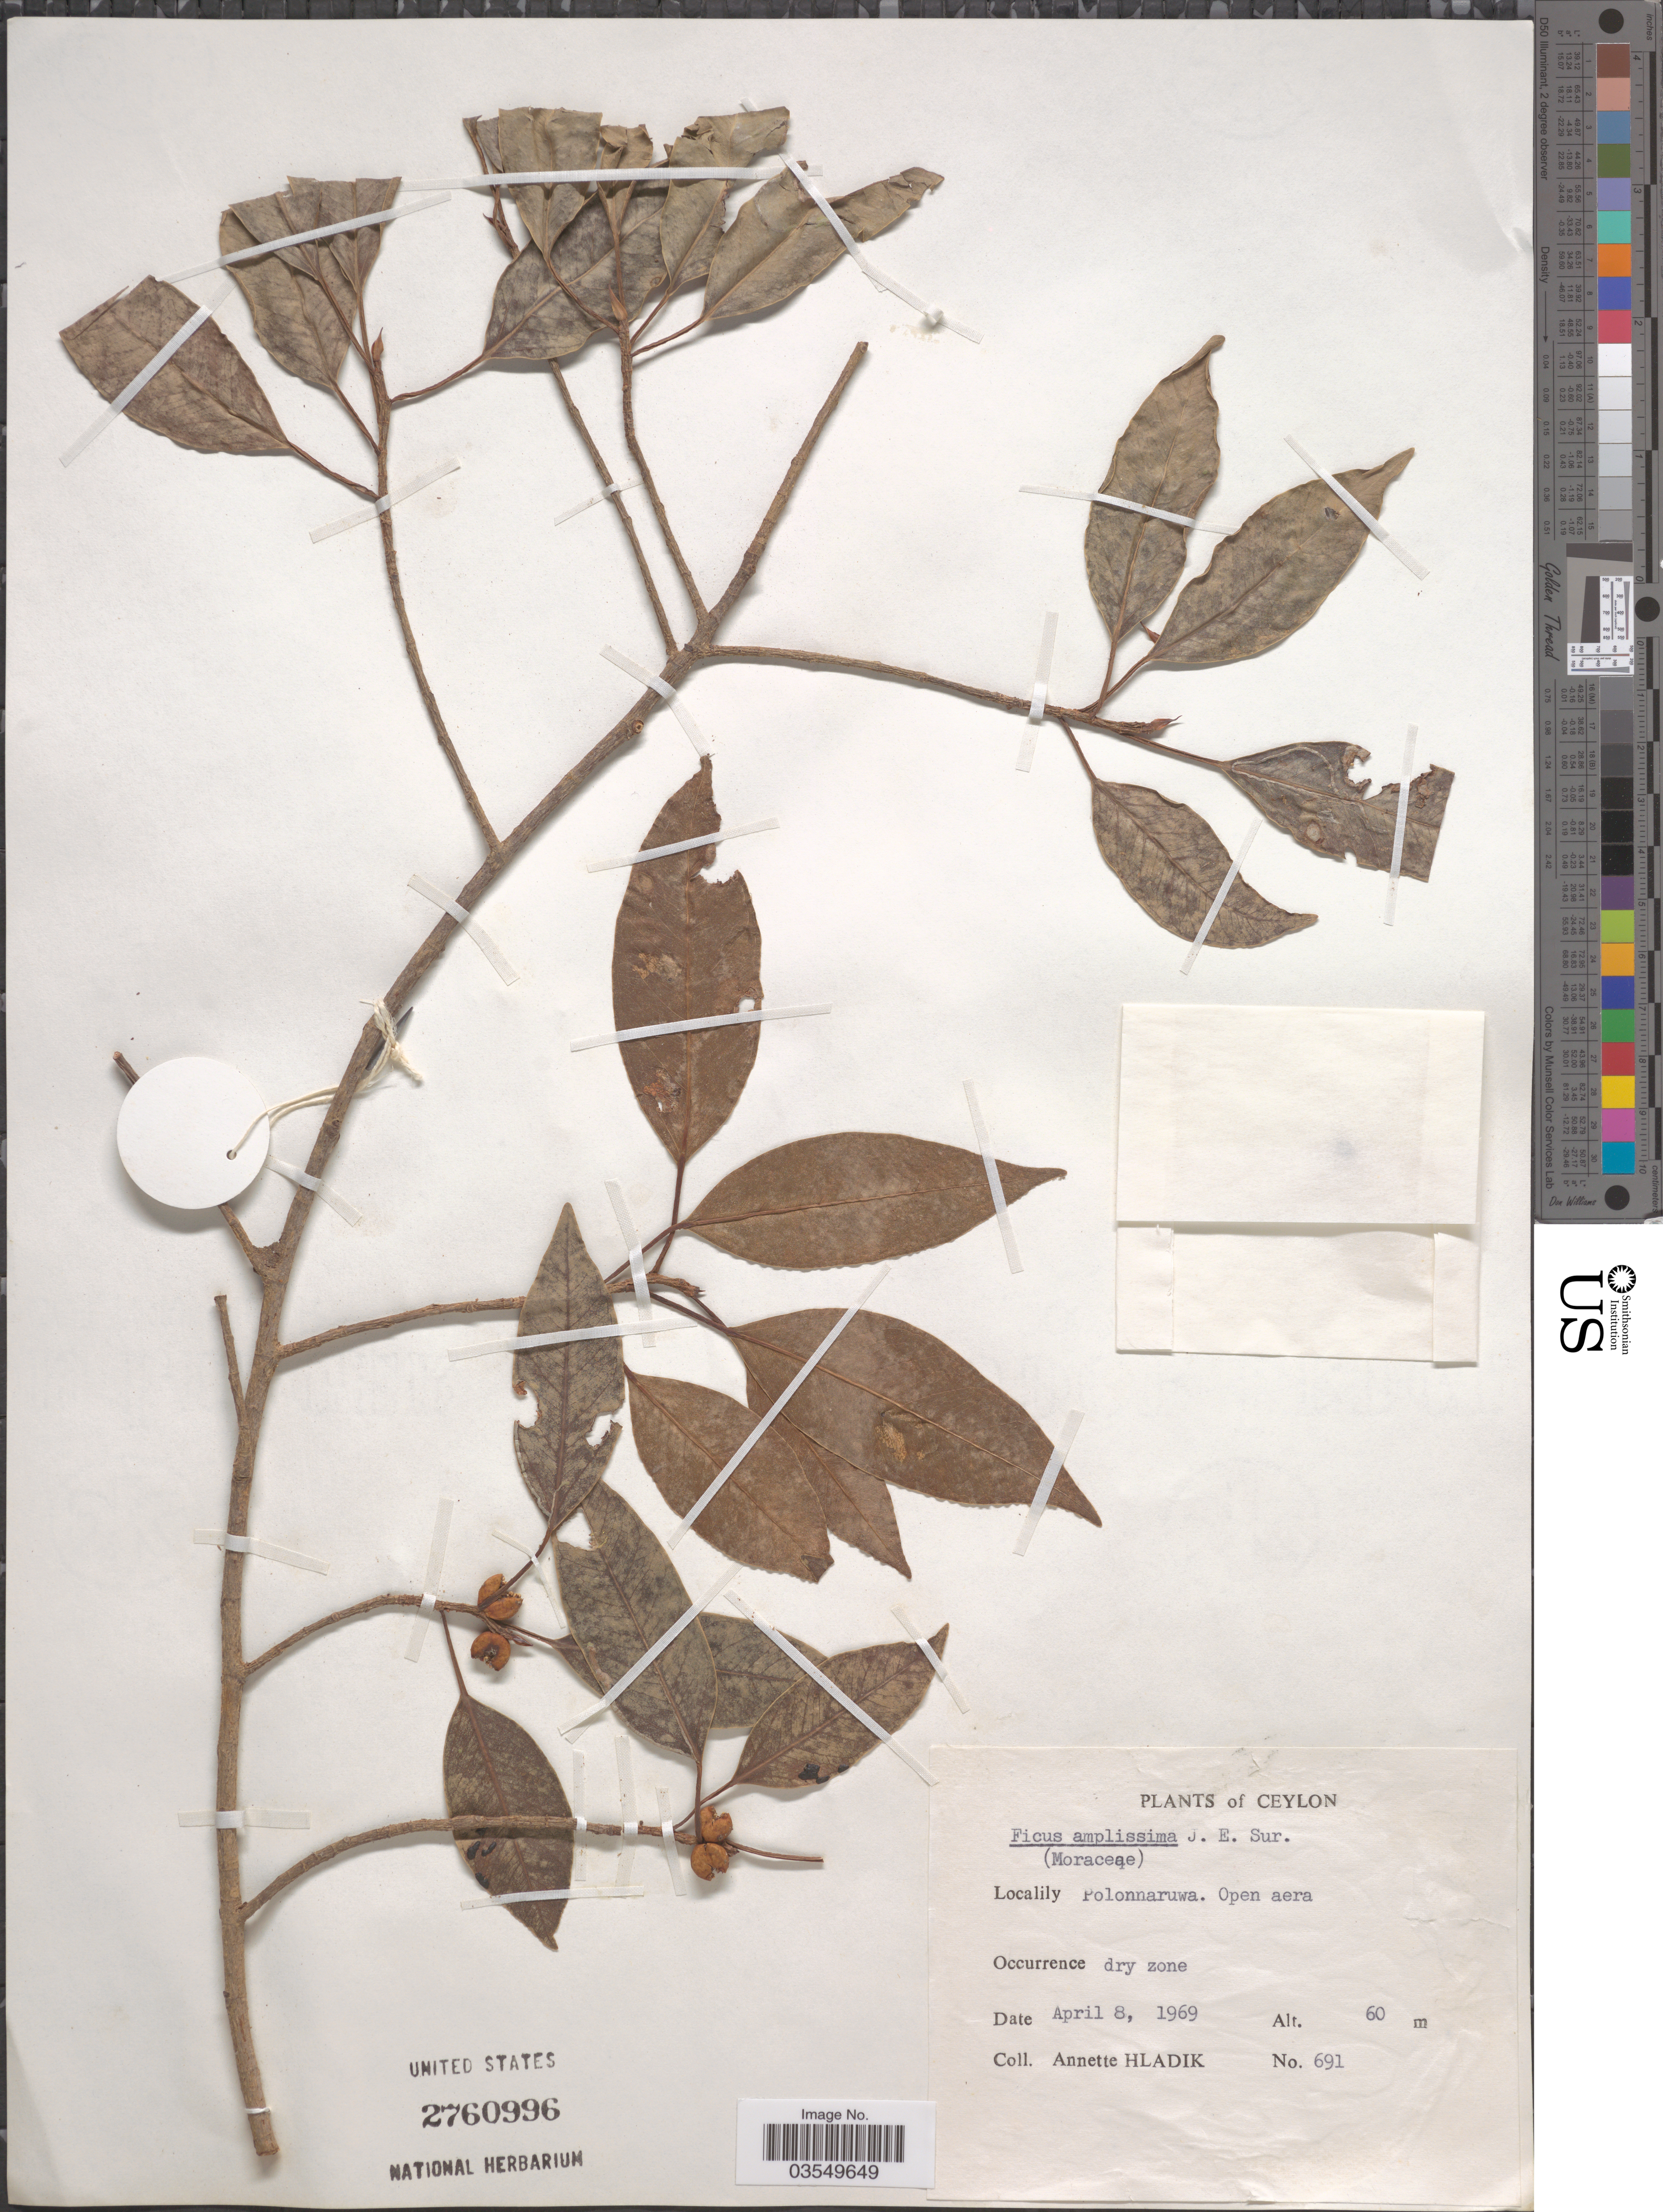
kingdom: Plantae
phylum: Tracheophyta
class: Magnoliopsida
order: Rosales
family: Moraceae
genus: Ficus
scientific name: Ficus amplissima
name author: Sm.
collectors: A. Hladik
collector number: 691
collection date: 1969-04-08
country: Sri Lanka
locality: Ceylon. Polonnaruwa.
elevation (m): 60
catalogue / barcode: US 2760996